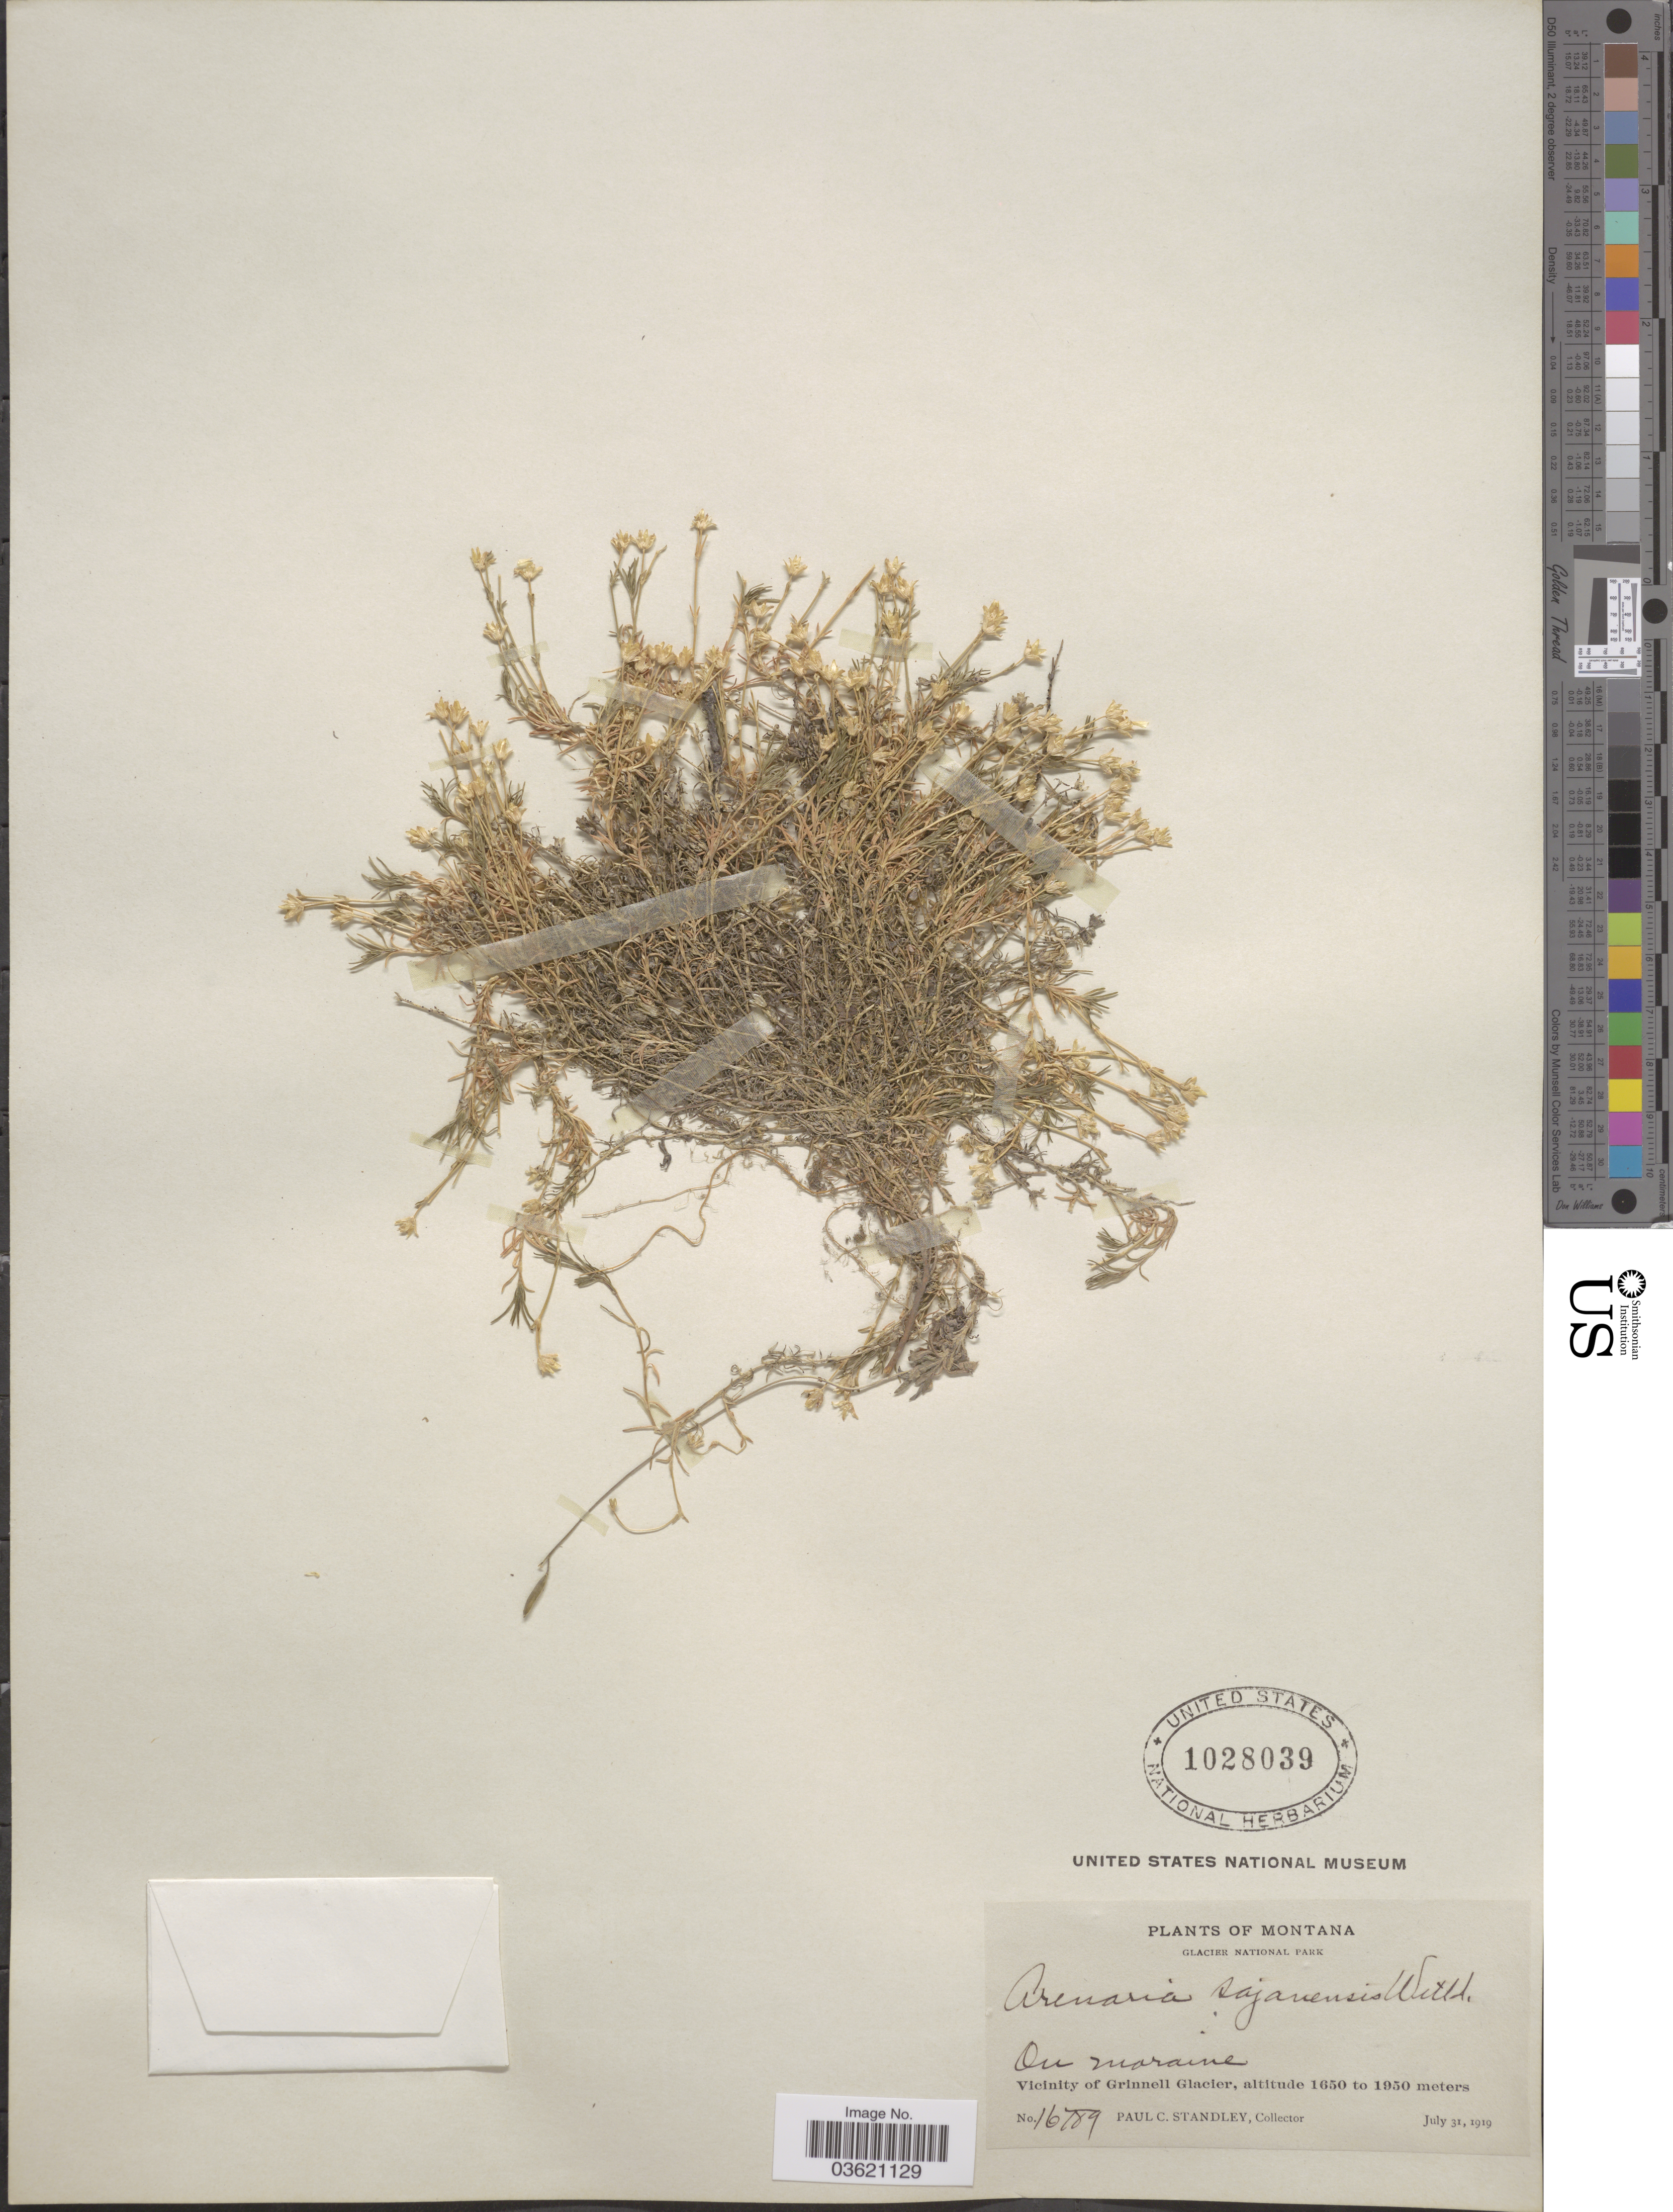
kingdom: Plantae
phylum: Tracheophyta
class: Magnoliopsida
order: Caryophyllales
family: Caryophyllaceae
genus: Cherleria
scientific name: Cherleria biflora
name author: (L.) A.J. Moore & Dillenb.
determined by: Strong, M. T., (US), Smithsonian Institution - National Museum of Natural History (UNITED STATES)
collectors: P. C. Standley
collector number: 16789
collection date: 1919-07-31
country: United States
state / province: Montana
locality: Glacier National Park. On moraine. Vicinity of Grinnell Glacier.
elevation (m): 1650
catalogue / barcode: US 1028039